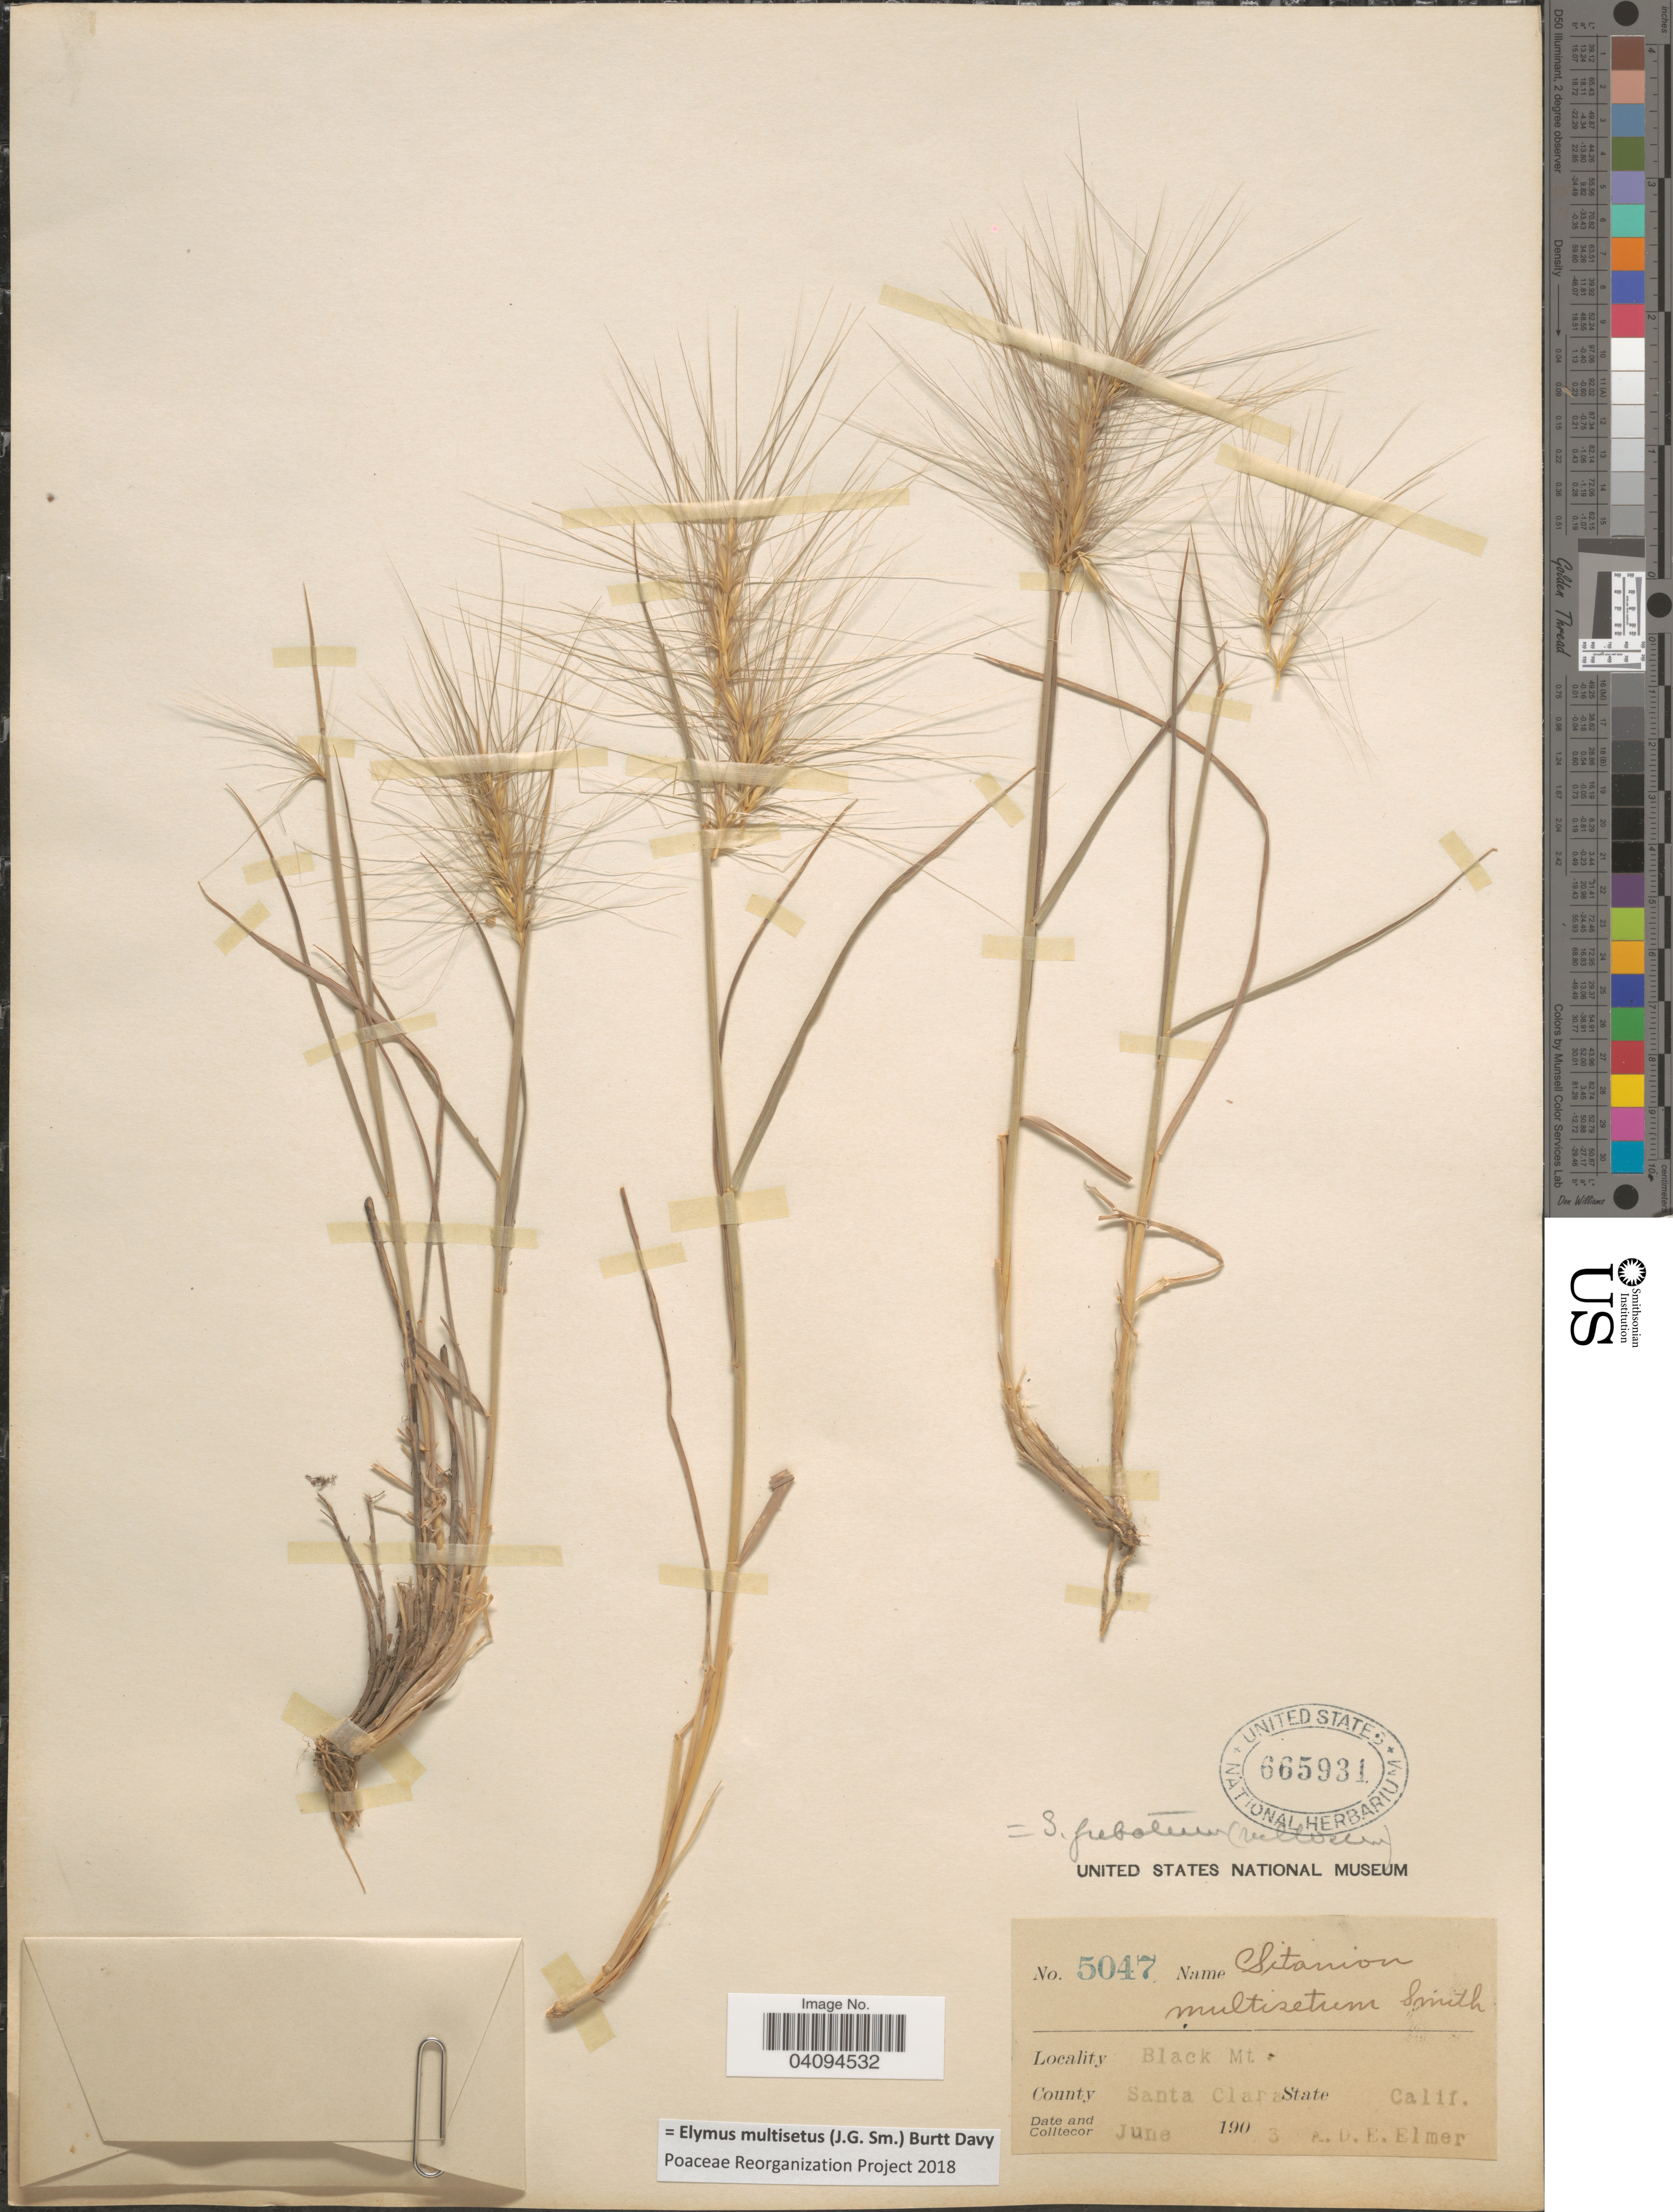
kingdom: Plantae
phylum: Tracheophyta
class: Liliopsida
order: Poales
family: Poaceae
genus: Elymus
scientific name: Elymus multisetus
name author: (J.G. Sm.) Burtt Davy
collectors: A. D. E. Elmer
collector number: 5047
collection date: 1903-06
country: United States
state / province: California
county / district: Santa Clara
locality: Black Mt. County Santa Clara.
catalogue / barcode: US 665931